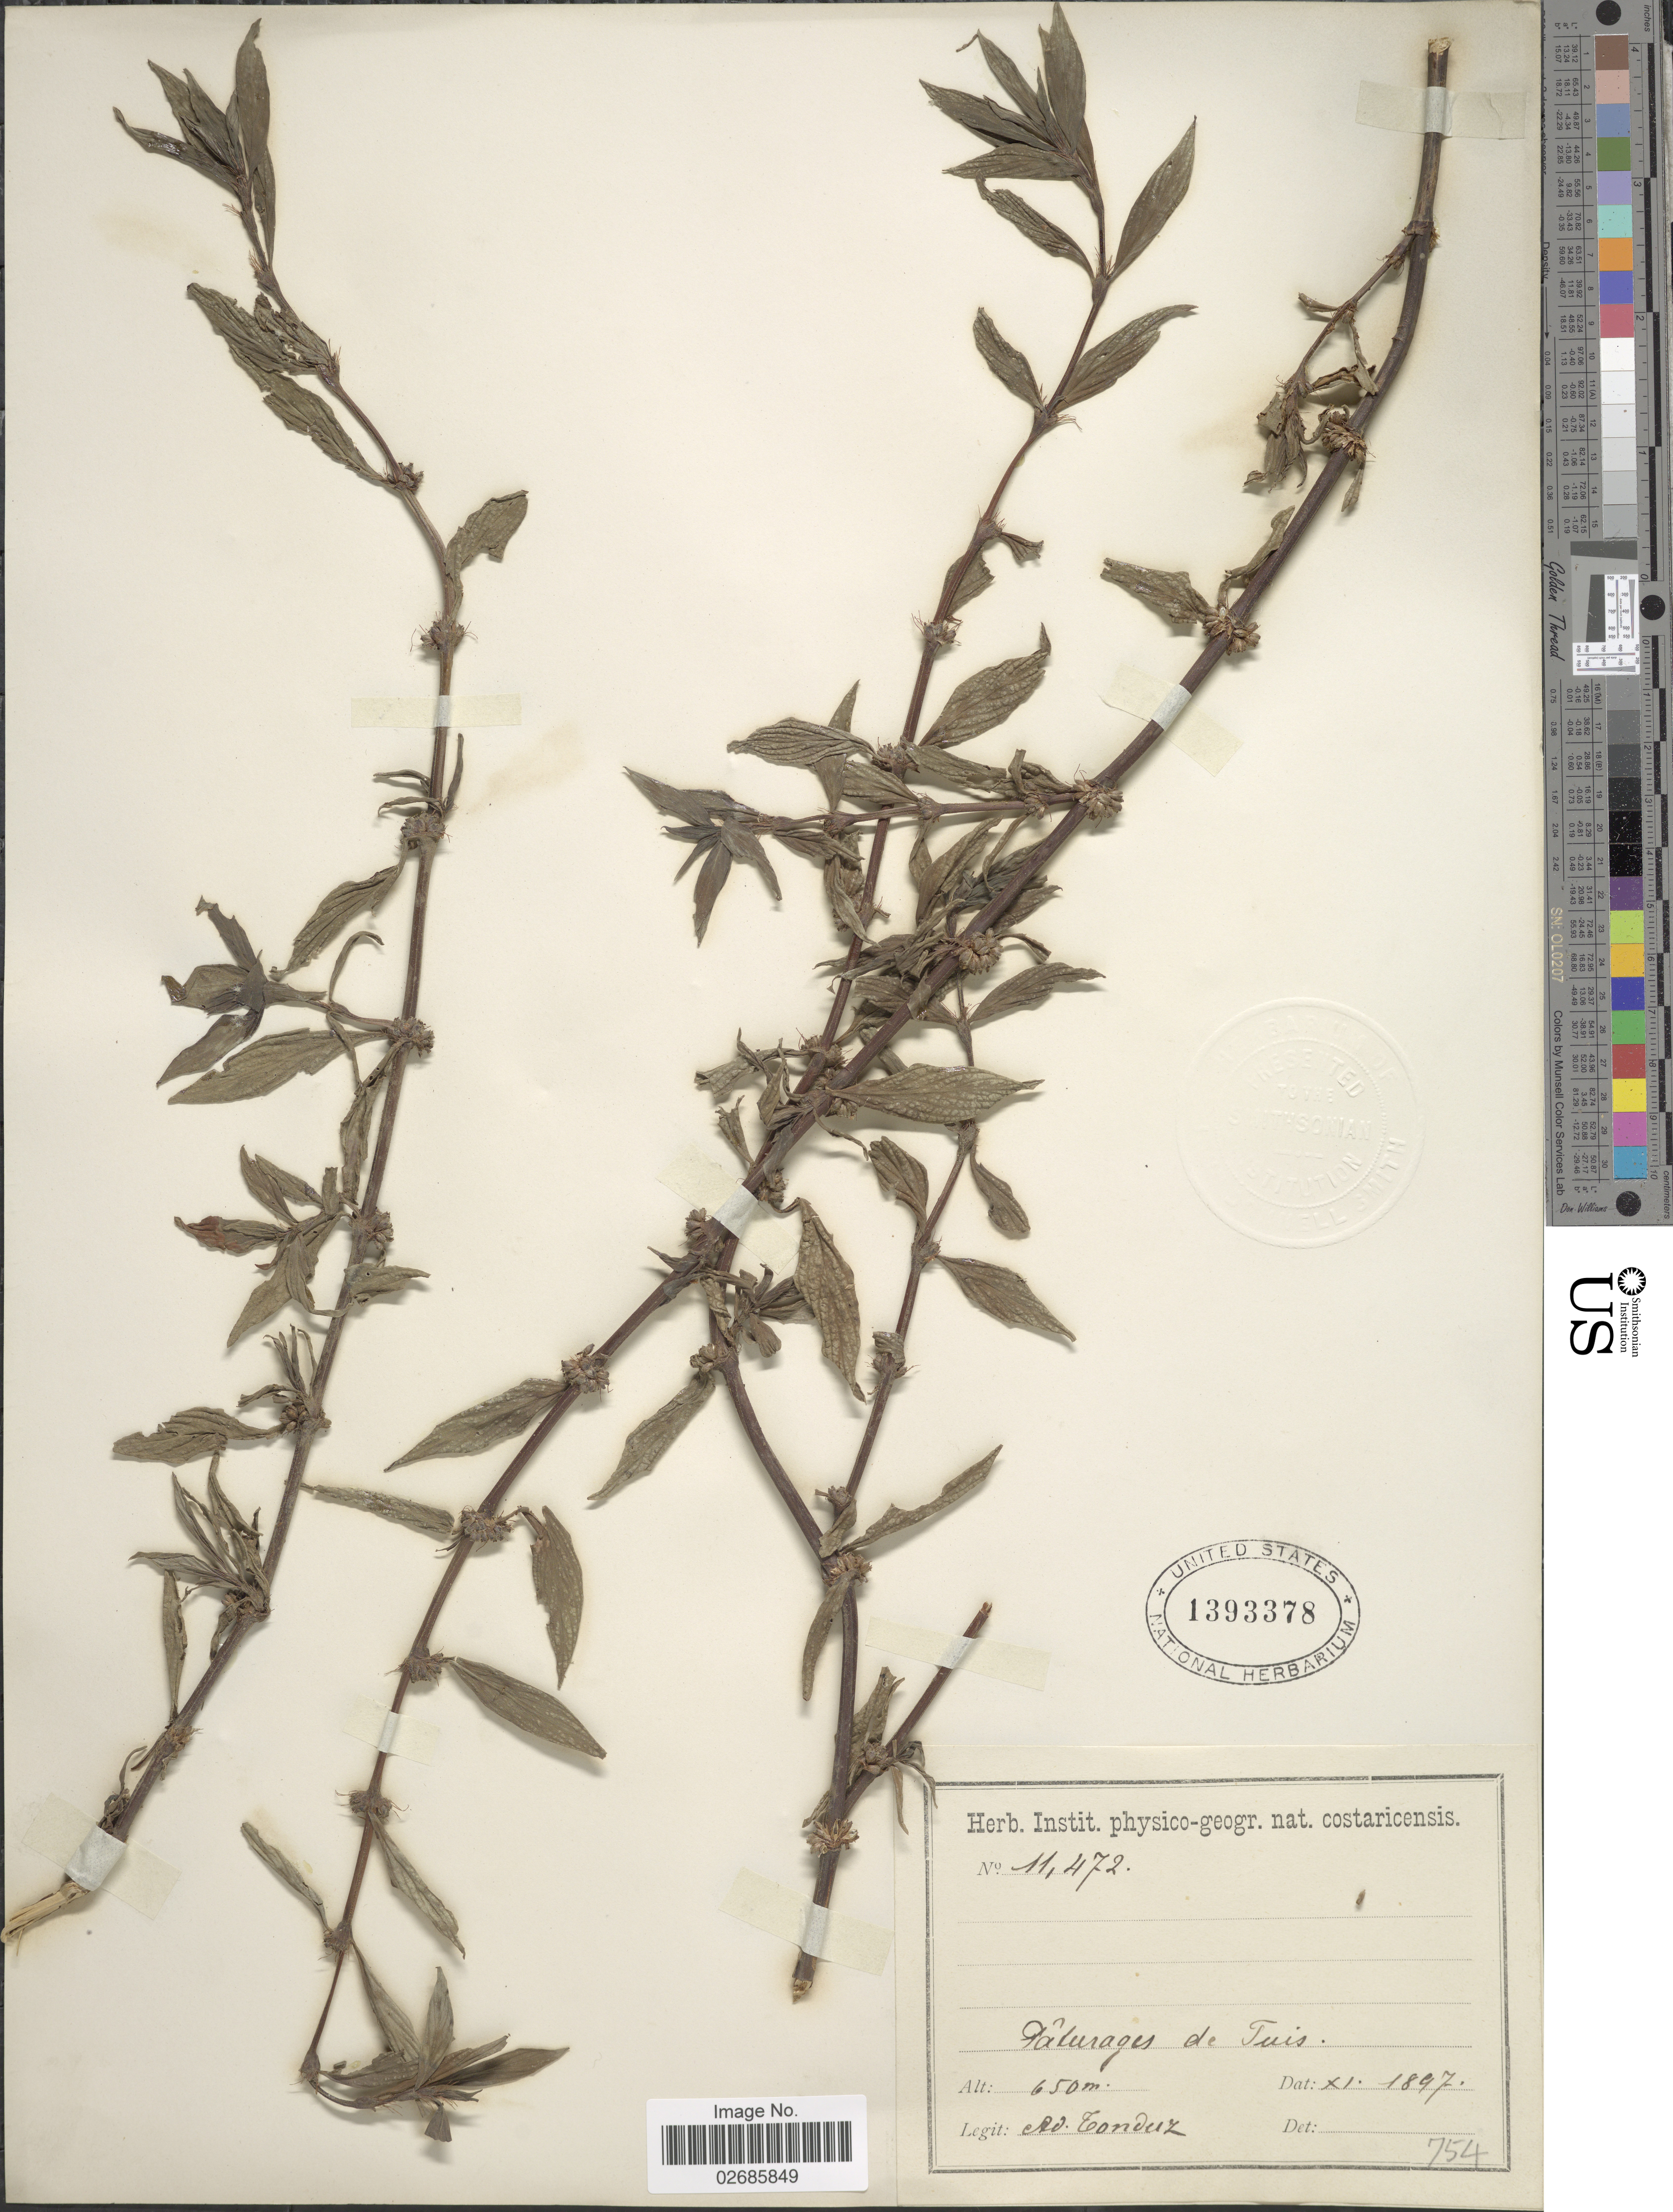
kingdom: Plantae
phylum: Tracheophyta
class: Magnoliopsida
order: Gentianales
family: Rubiaceae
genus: Borreria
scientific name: Borreria sp.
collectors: A. Tonduz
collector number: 11472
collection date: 1897-11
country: Costa Rica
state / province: Cartago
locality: Paturages de Tuis.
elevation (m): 650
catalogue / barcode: US 1393378